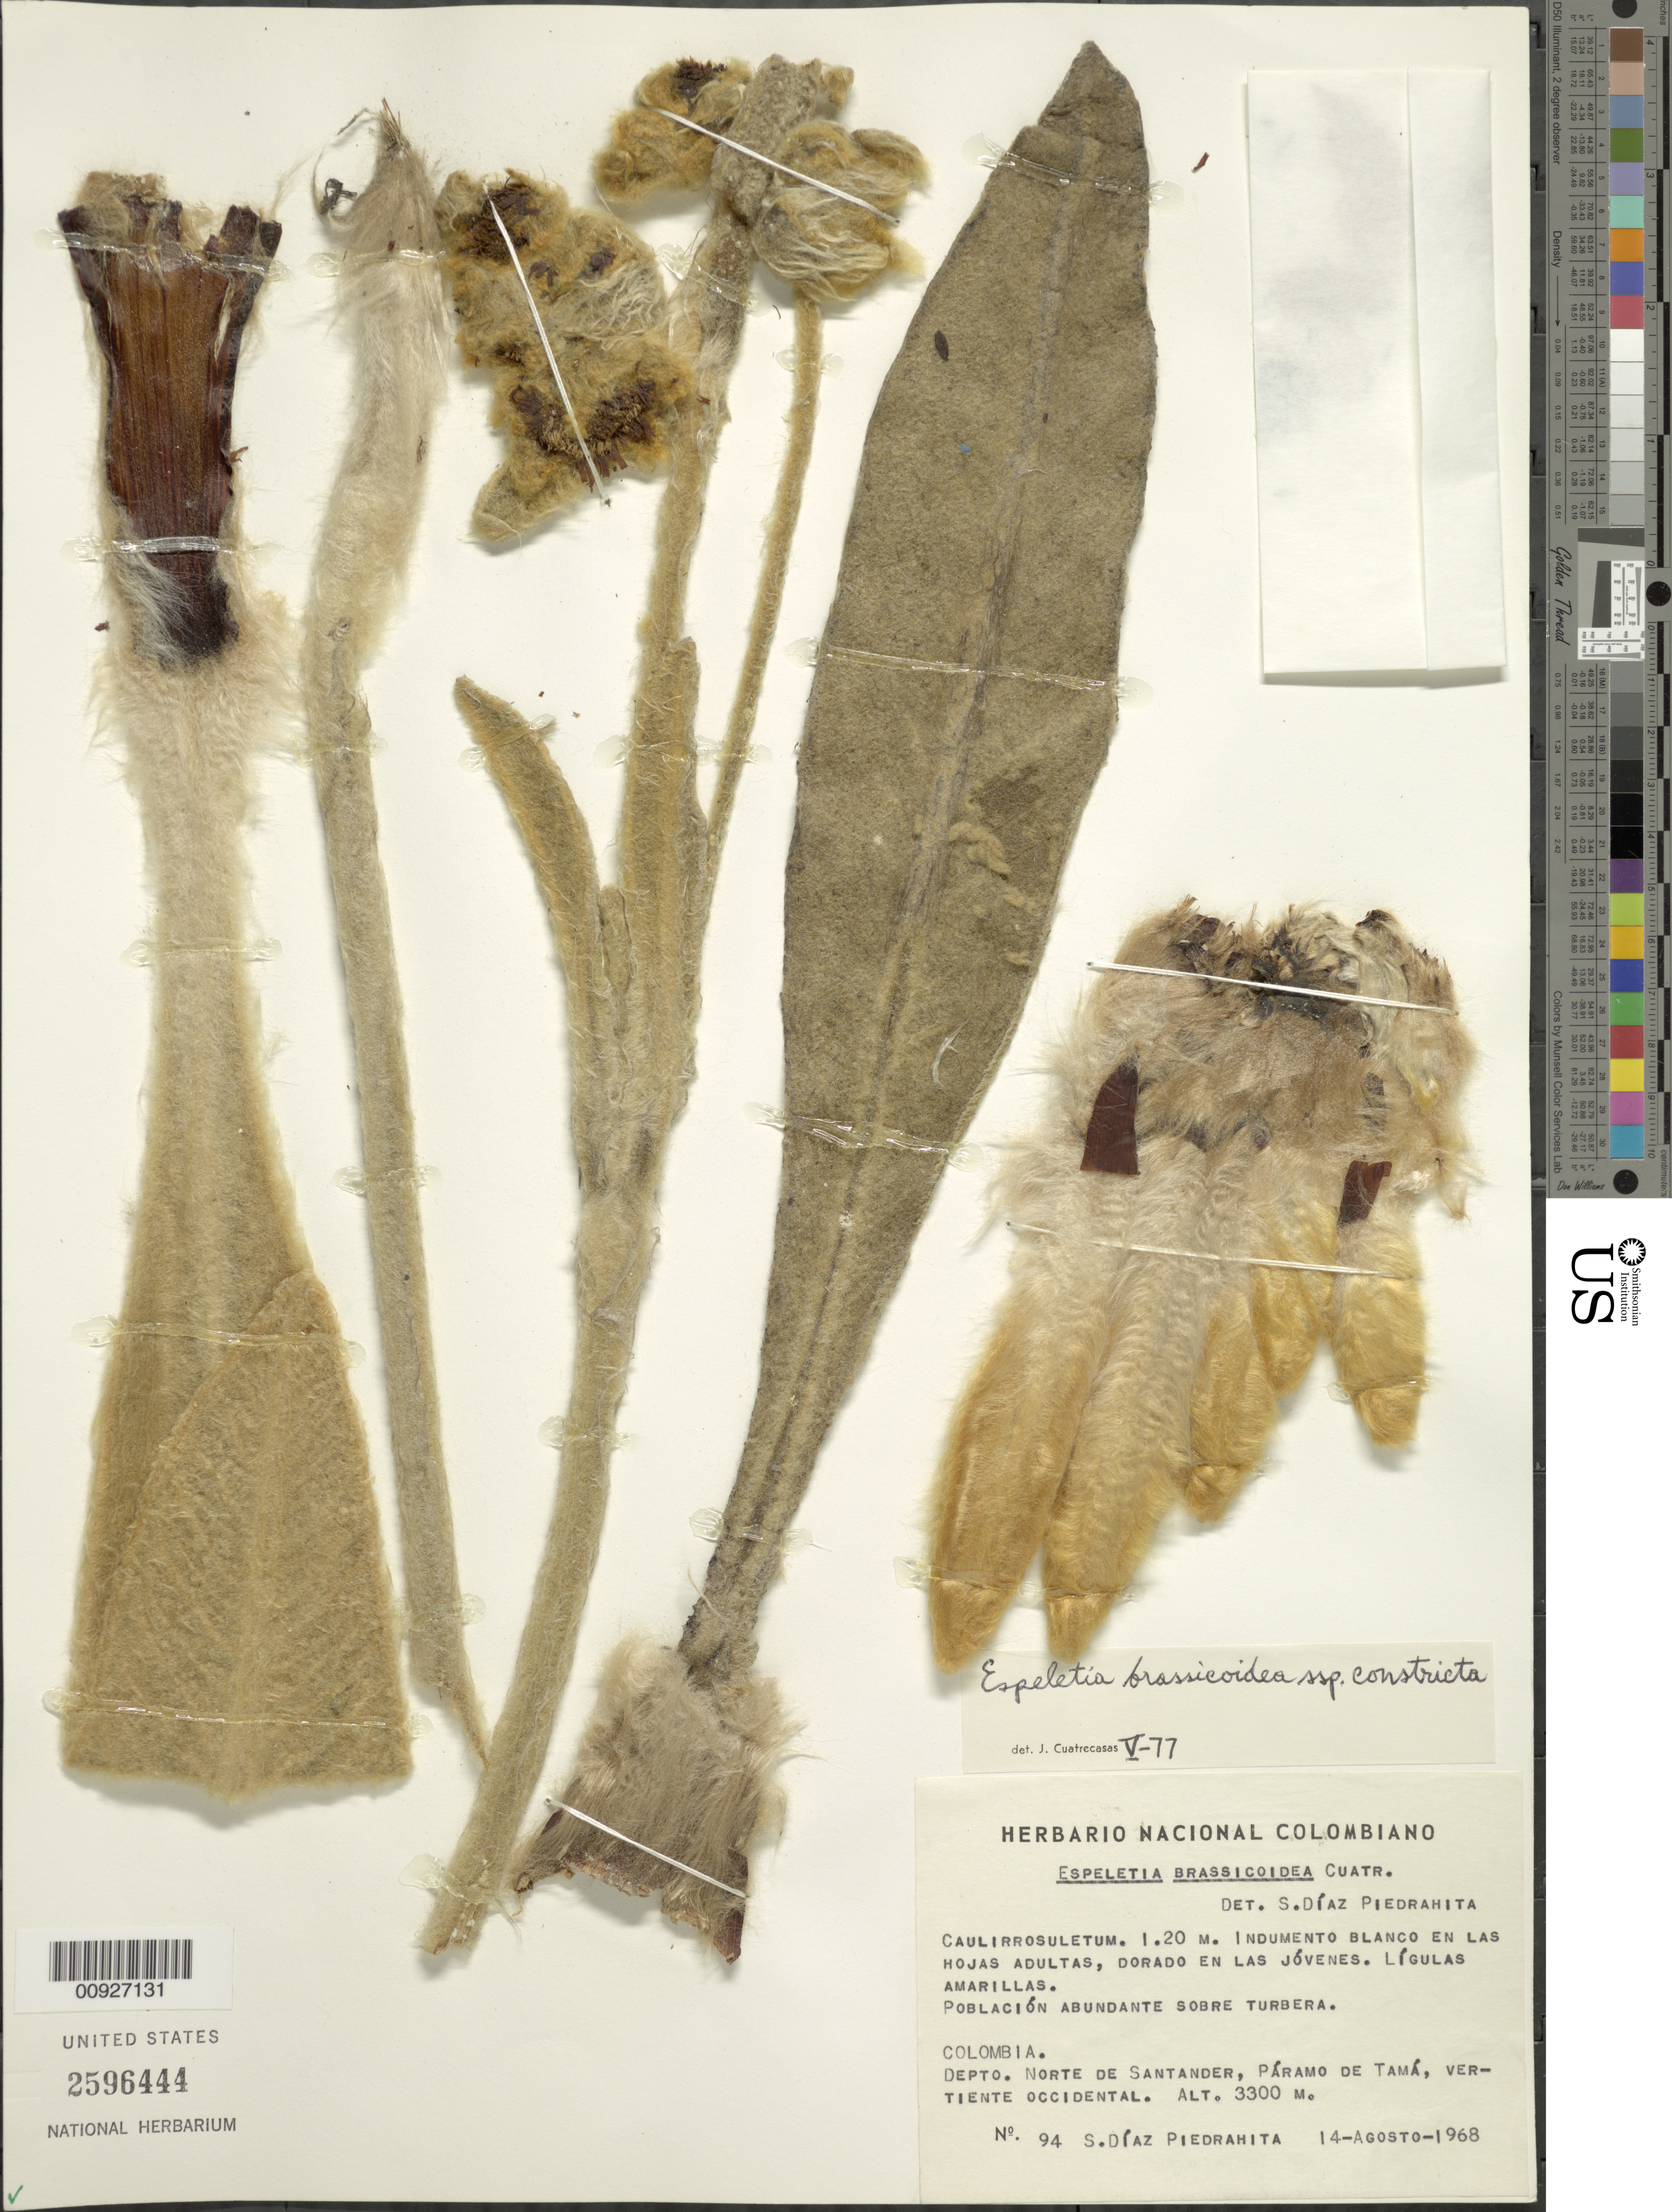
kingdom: Plantae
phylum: Tracheophyta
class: Magnoliopsida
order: Asterales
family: Asteraceae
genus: Espeletia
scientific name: Espeletia brassicoidea f. constricta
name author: Cuatrec.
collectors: S. Díaz Píedrahíta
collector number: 94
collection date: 1968-08-14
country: Colombia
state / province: Norte de Santander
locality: P. de Tamá. Páramo de Tamá, vertiente occidental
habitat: Población abiundante sobre turbera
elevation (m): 3300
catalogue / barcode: US 2596444